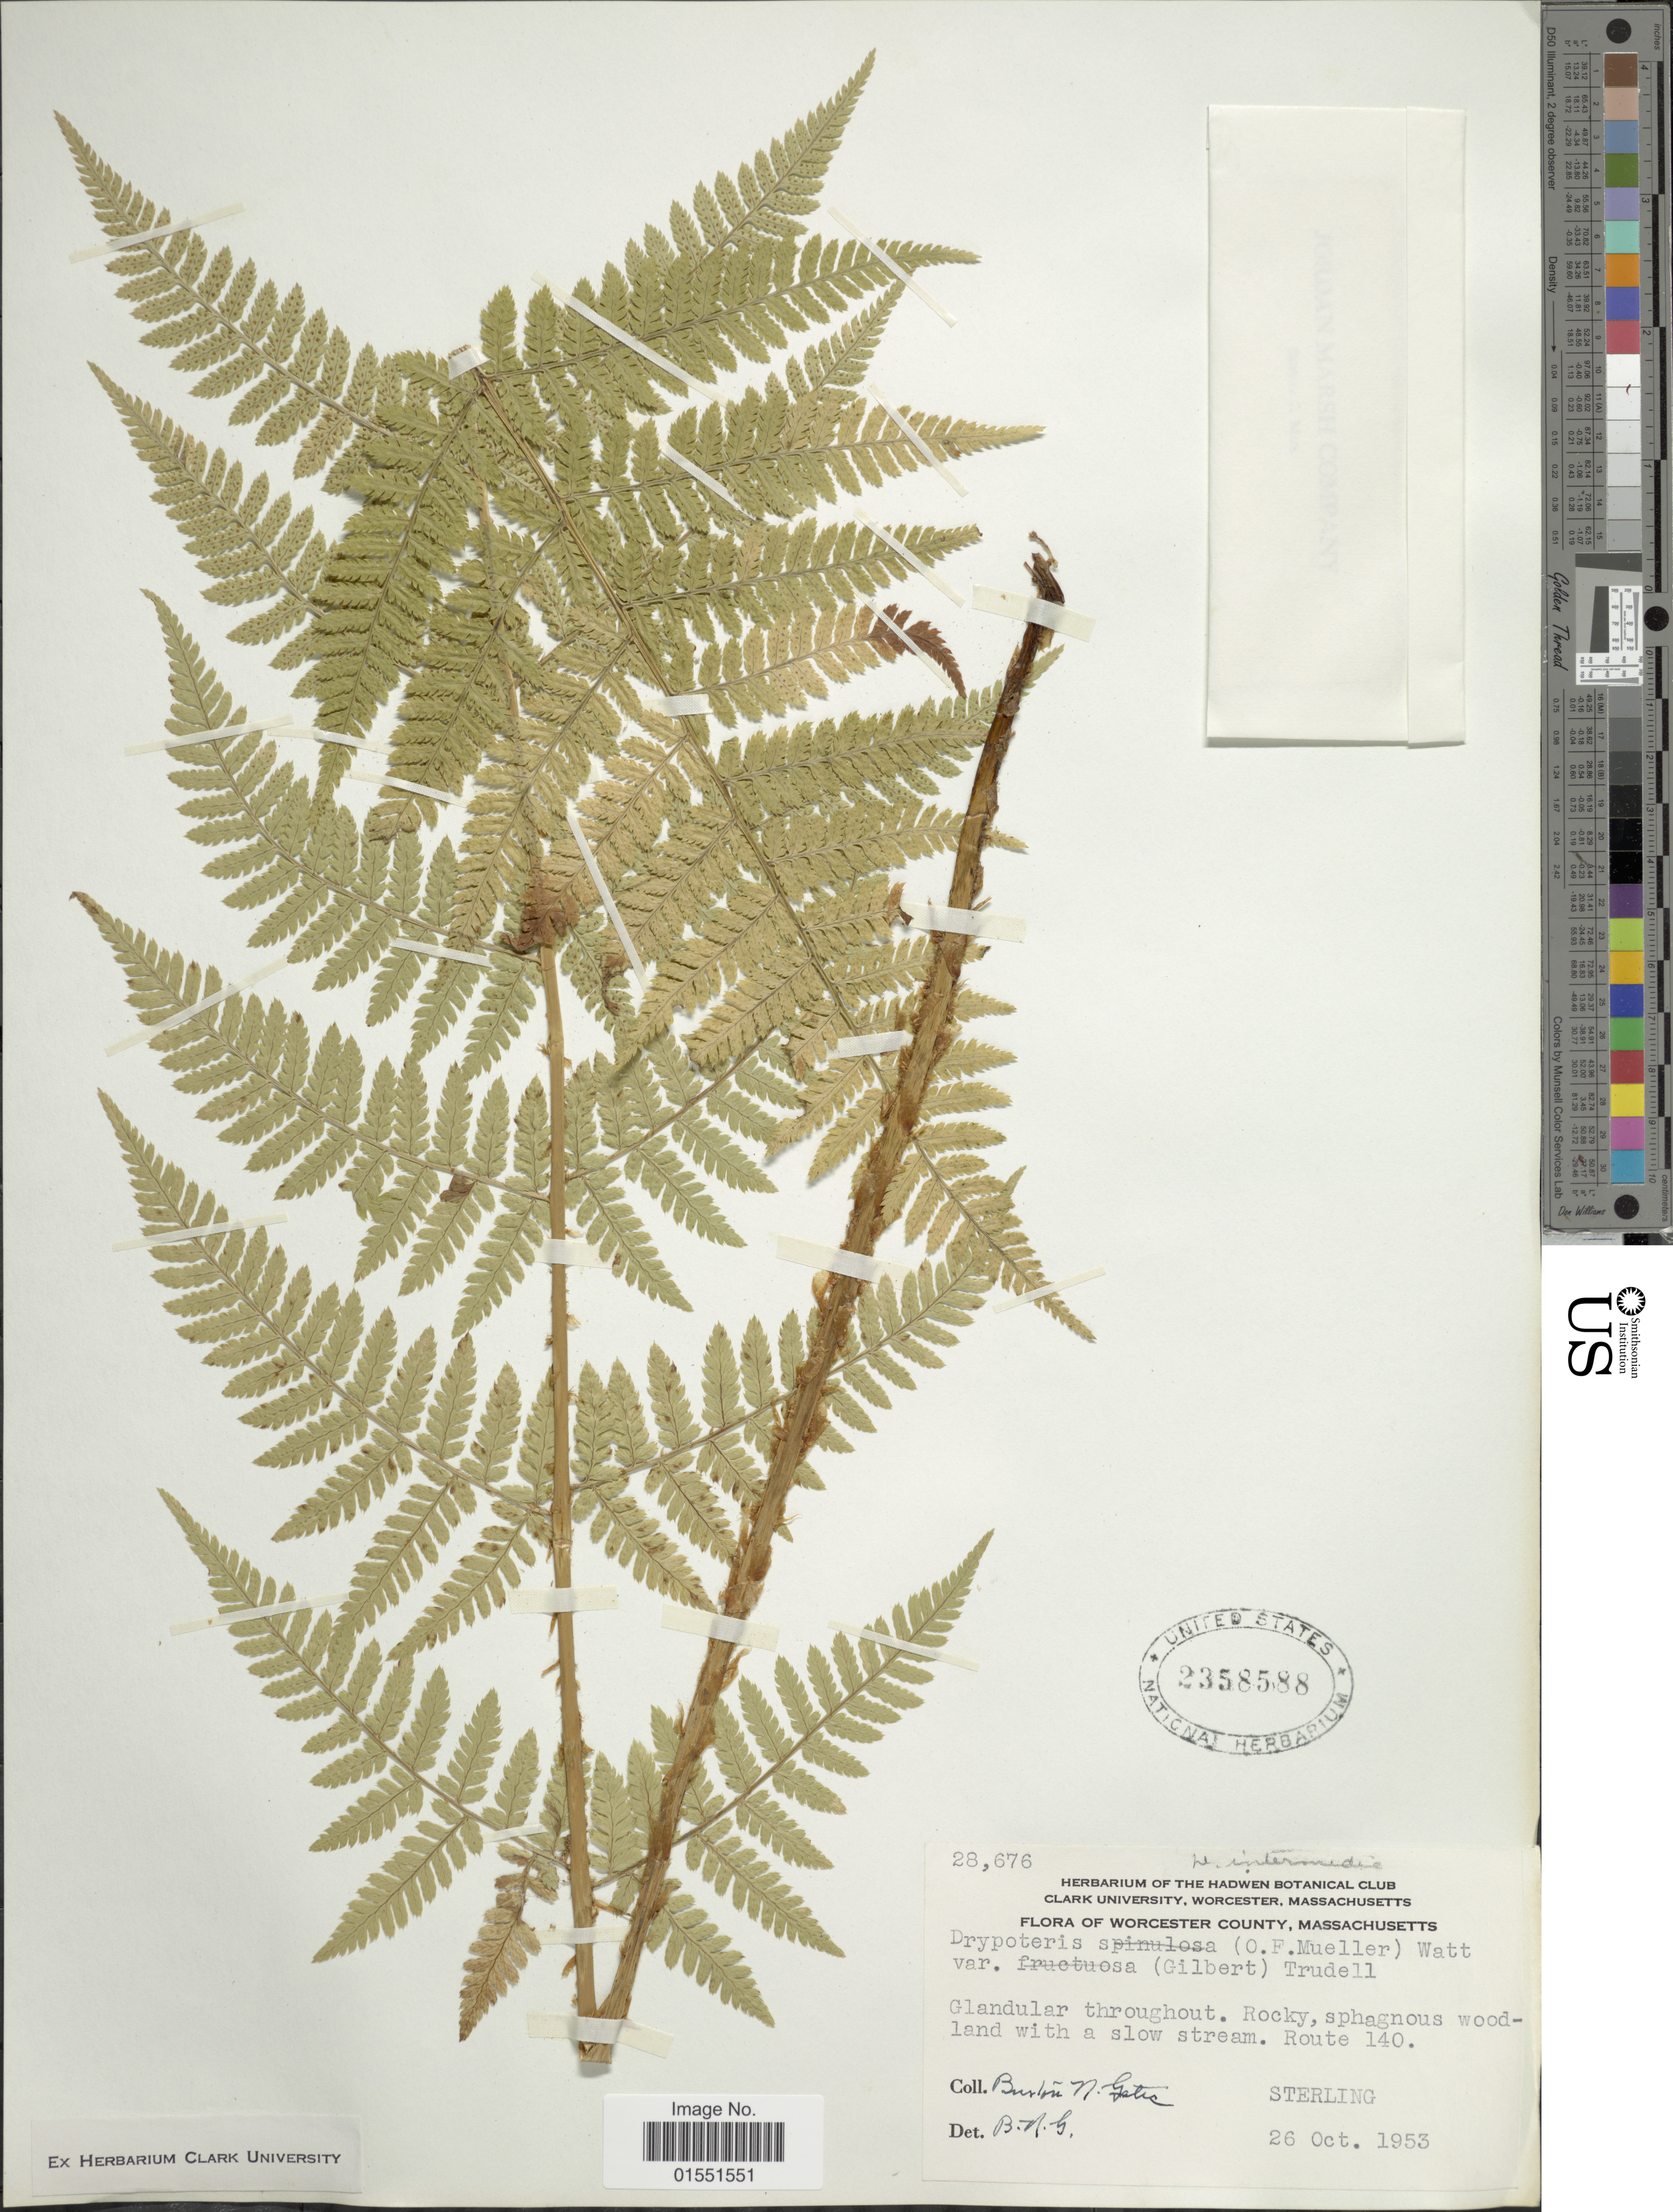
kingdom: Plantae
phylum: Tracheophyta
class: Polypodiopsida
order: Polypodiales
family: Dryopteridaceae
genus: Dryopteris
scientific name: Dryopteris intermedia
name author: (Muhl.) A. Gray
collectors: B. N. Gates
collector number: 28676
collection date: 1953-10-26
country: United States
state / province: Massachusetts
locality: Worcester County, Route 140. Sterling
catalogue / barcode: US 2358588